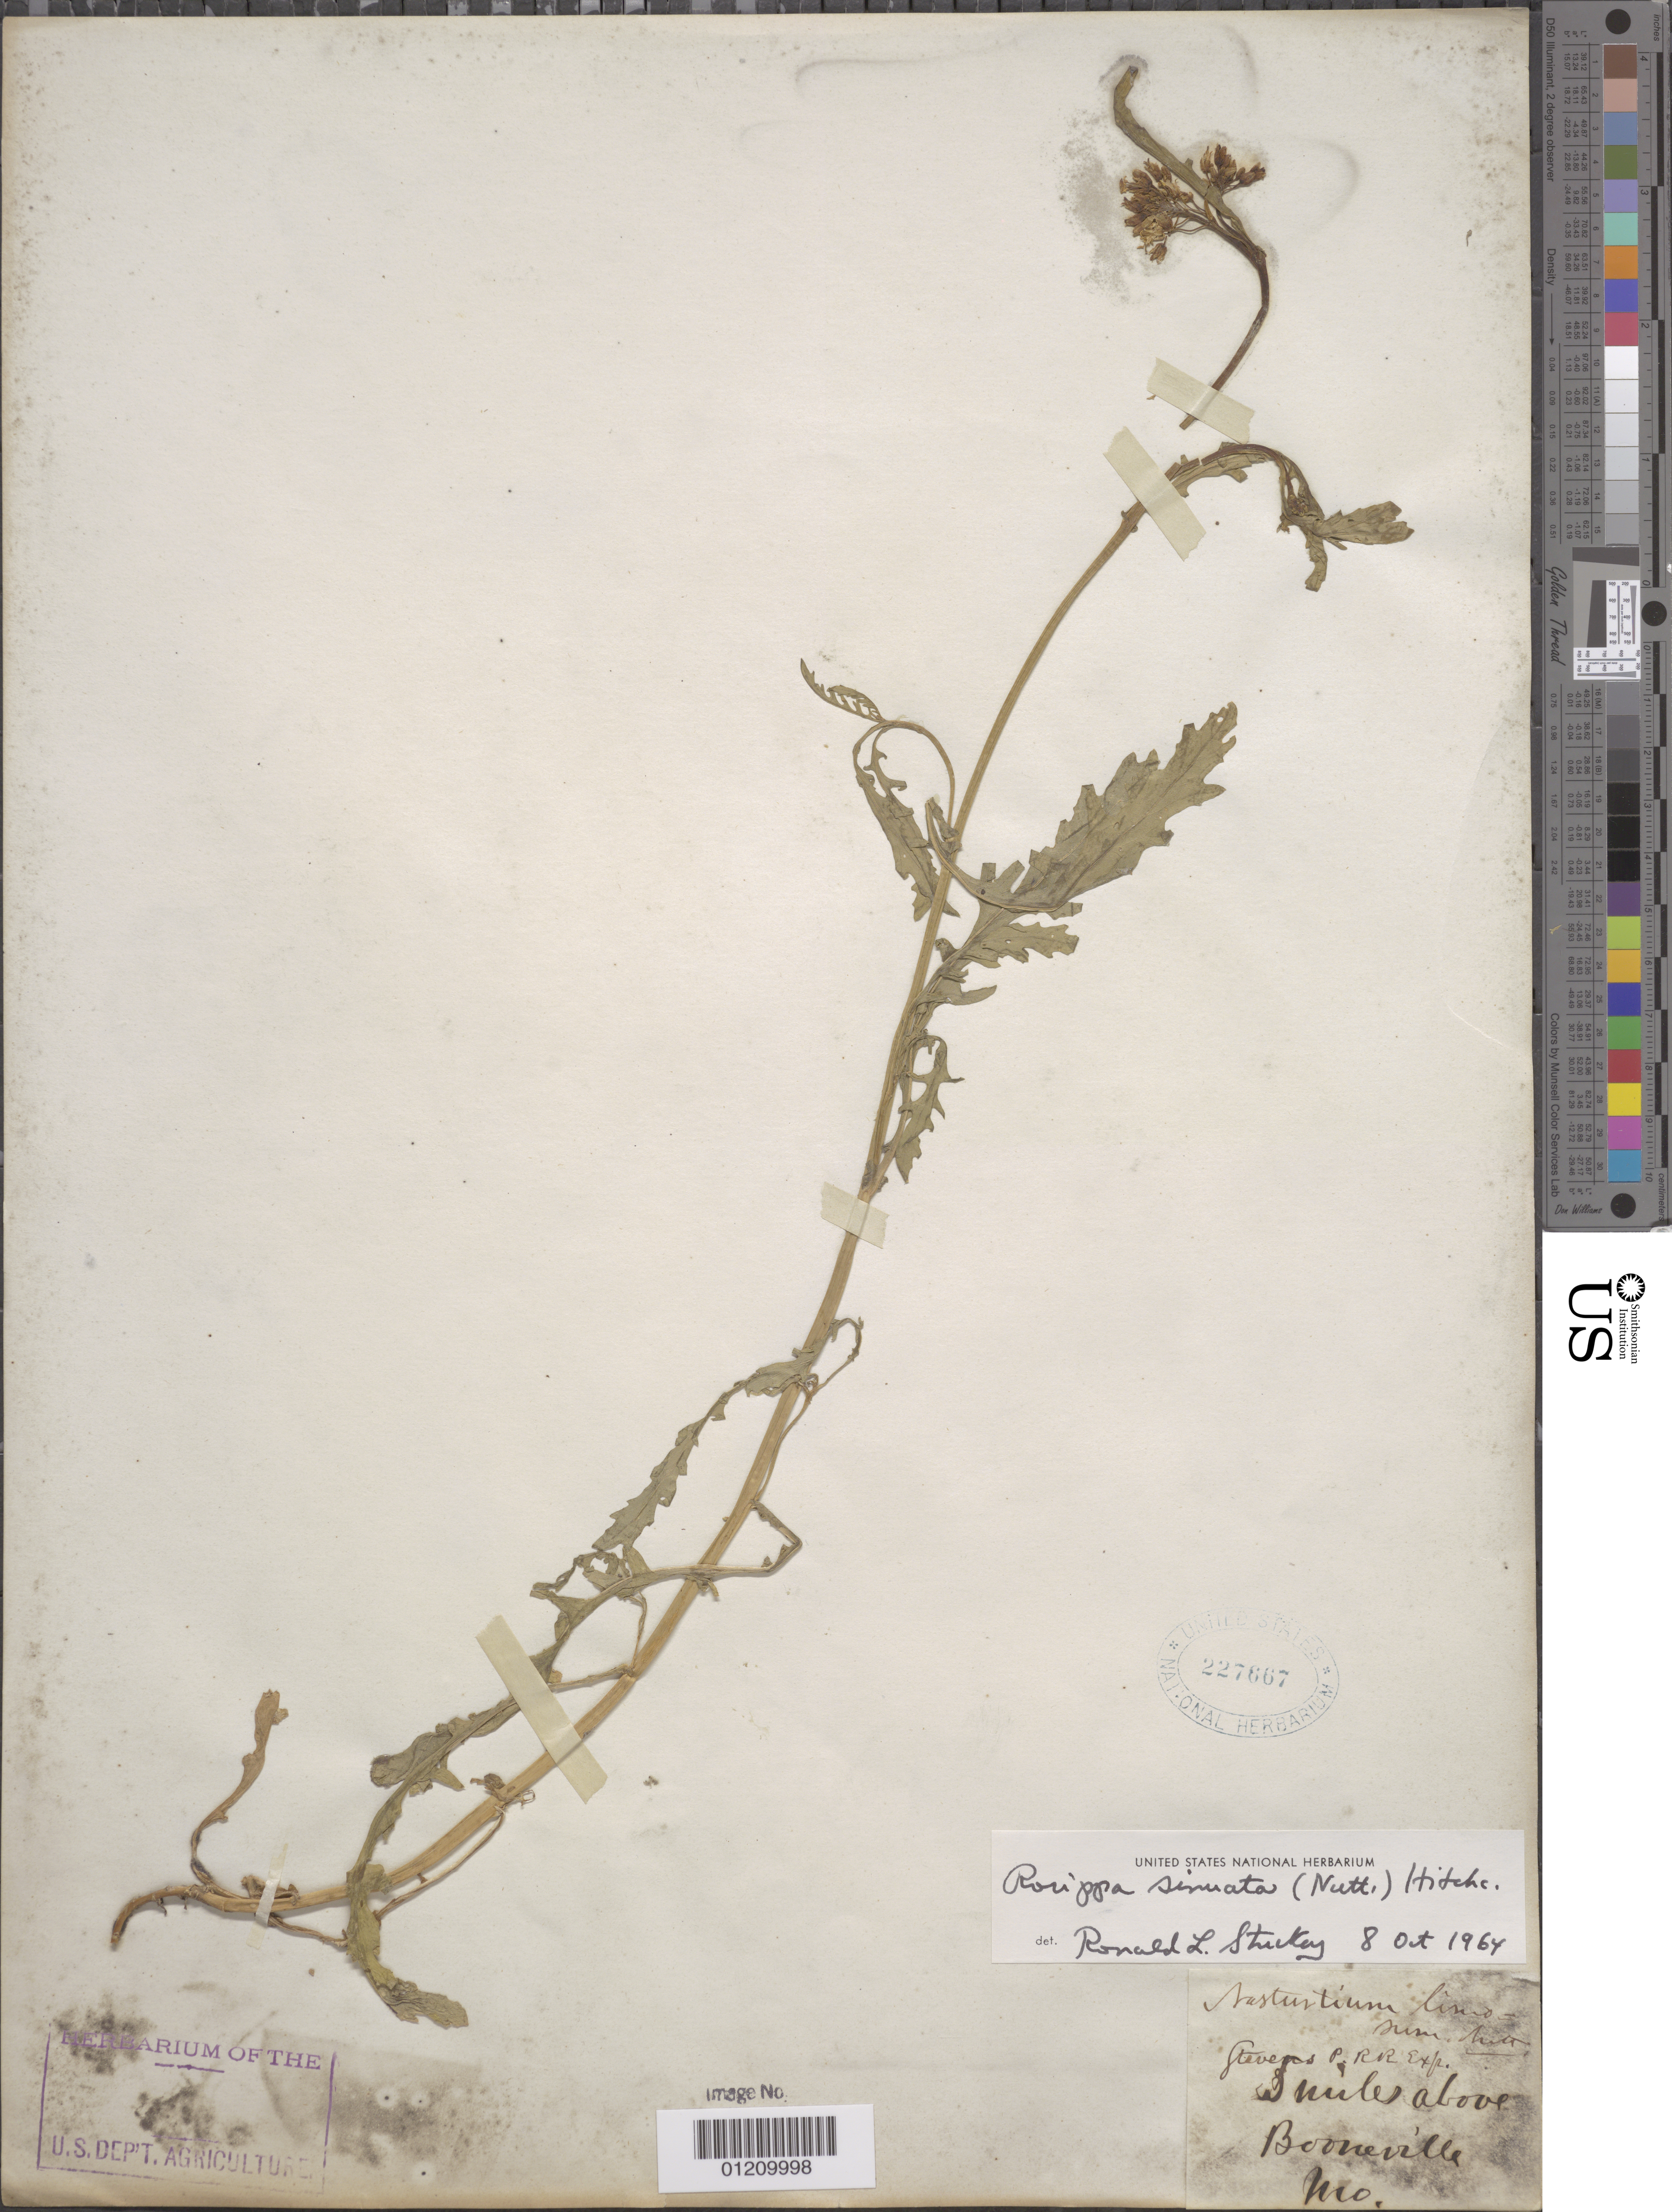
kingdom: Plantae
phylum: Tracheophyta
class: Magnoliopsida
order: Brassicales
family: Brassicaceae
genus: Rorippa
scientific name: Rorippa sinuata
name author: (Nutt.) Hitchc.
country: Canada / United States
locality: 5 miles above Booneville.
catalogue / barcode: US 227667